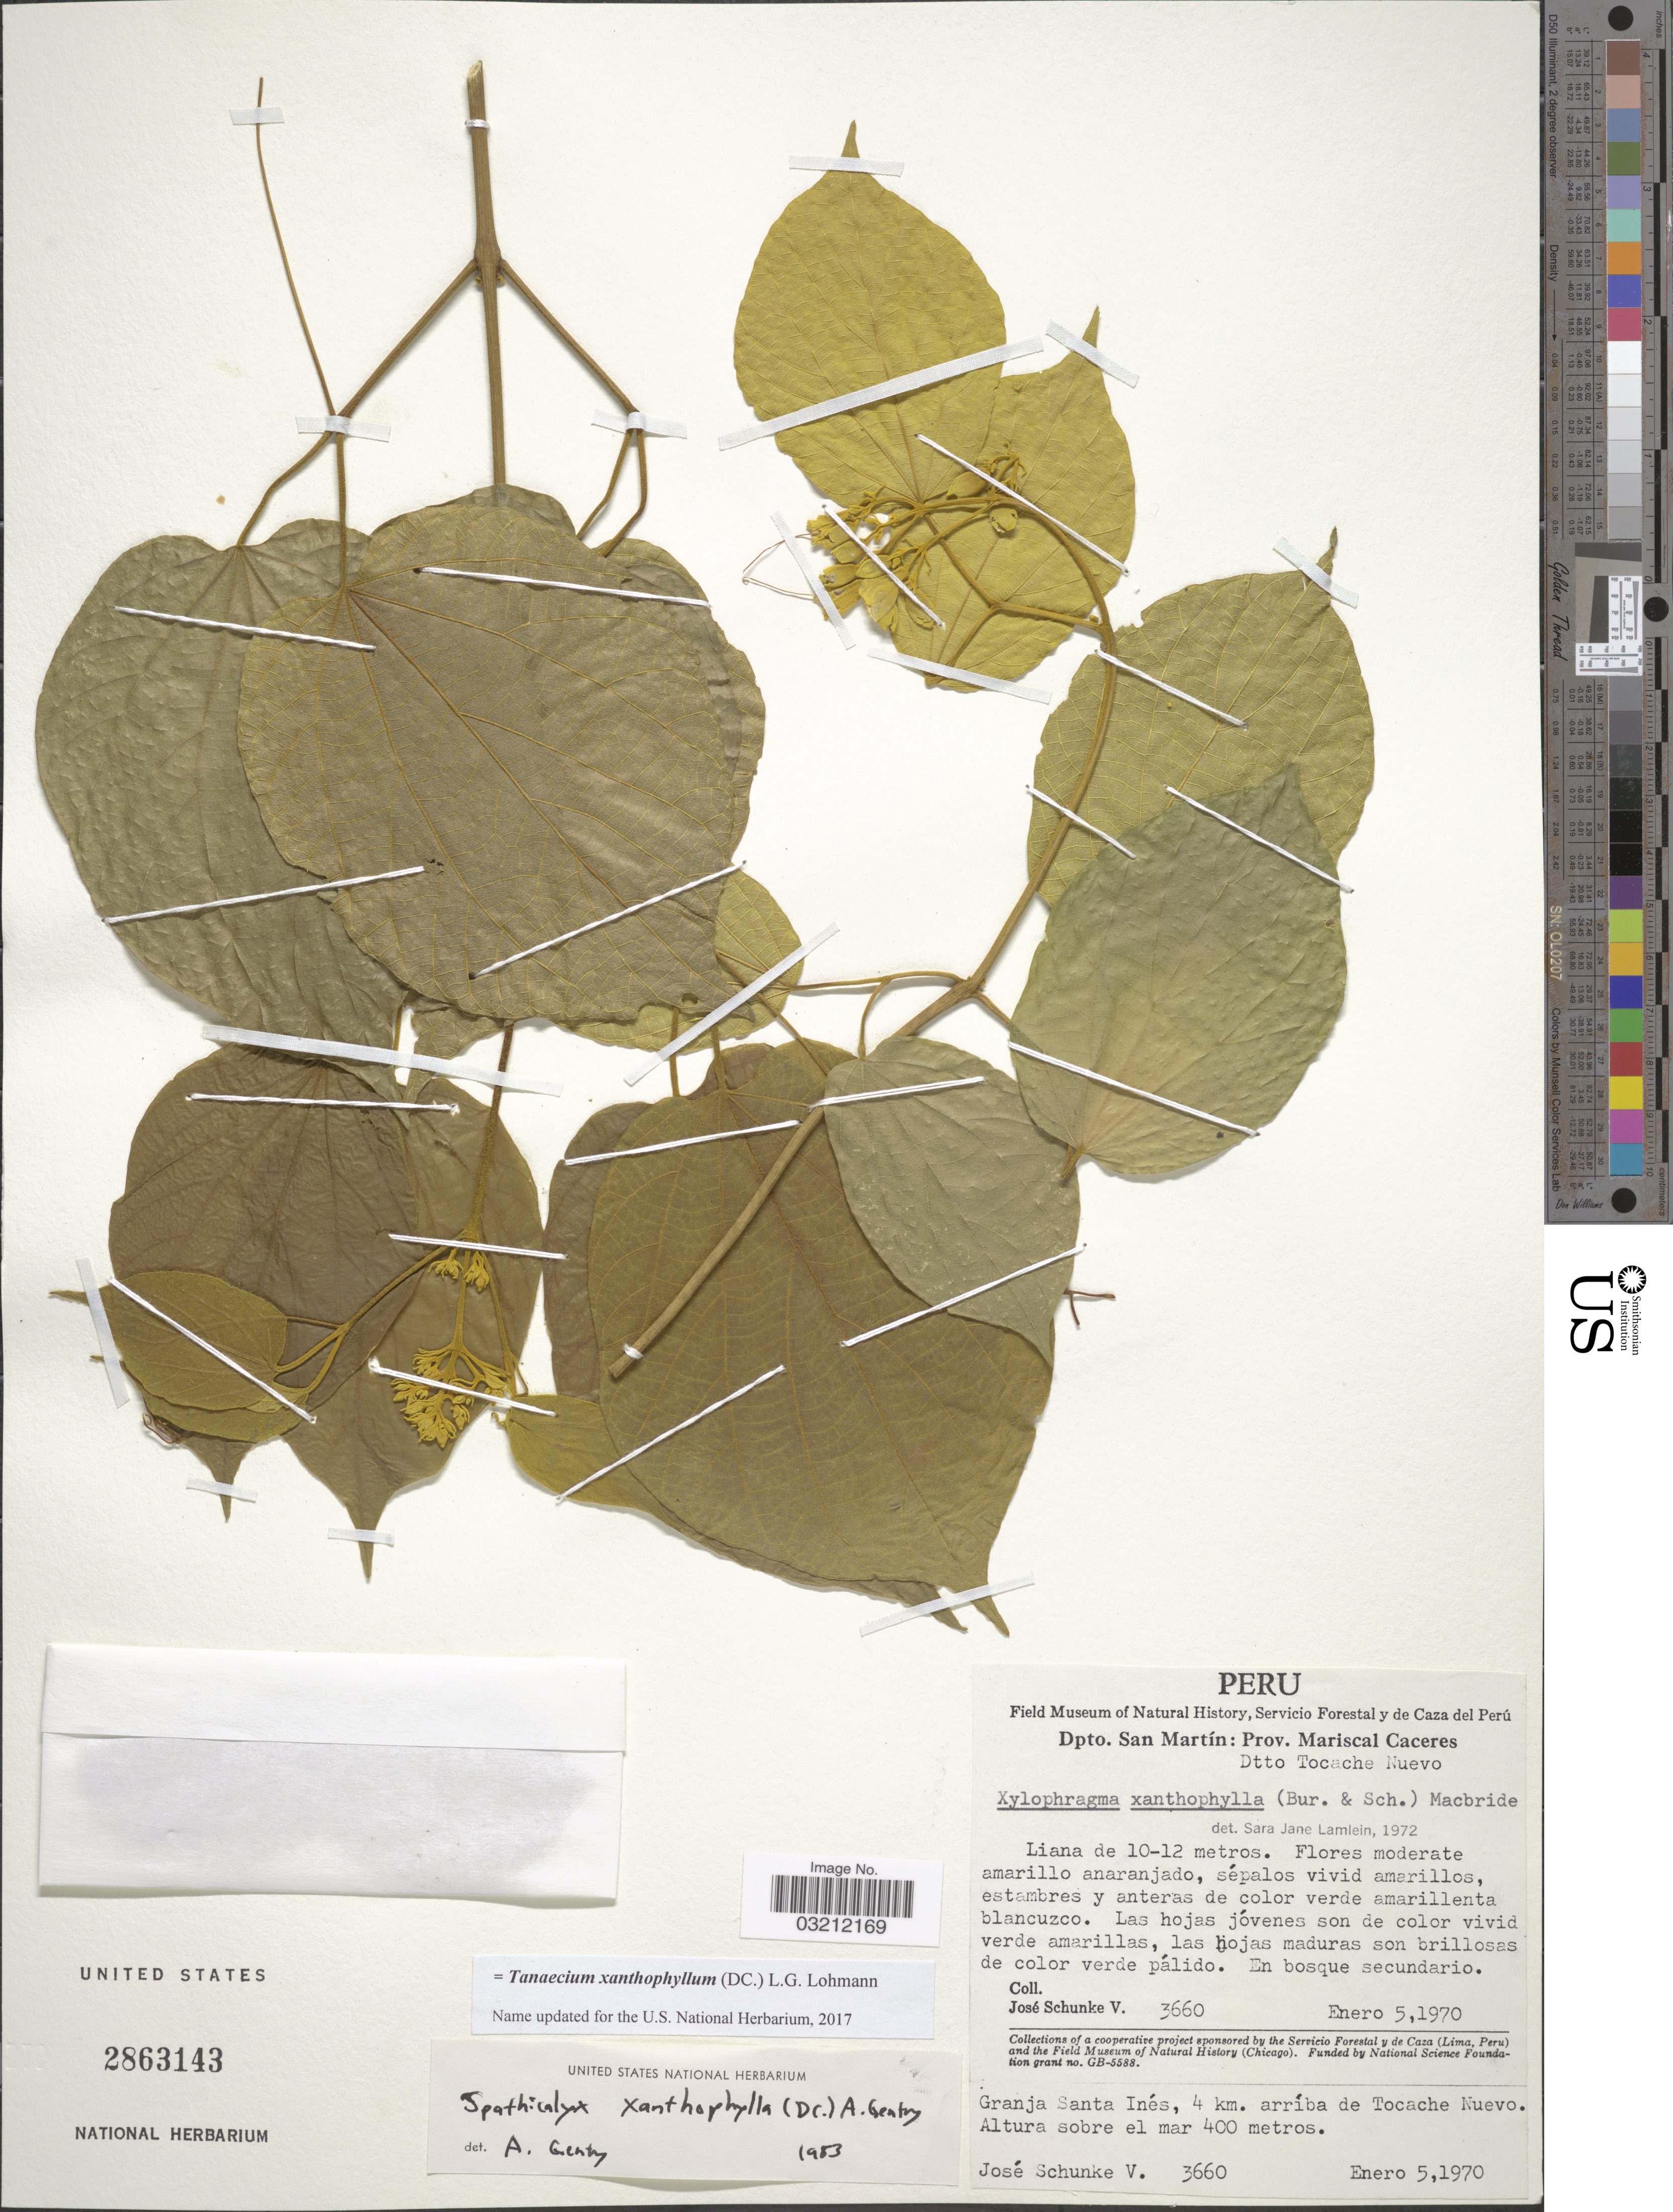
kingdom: Plantae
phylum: Tracheophyta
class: Magnoliopsida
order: Lamiales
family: Bignoniaceae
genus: Tanaecium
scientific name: Tanaecium xanthophyllum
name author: (DC.) L.G. Lohmann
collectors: J. Schunke Vigo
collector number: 3660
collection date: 1970-01-05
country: Peru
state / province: San Martín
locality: Dpto. San Martín: Prov. Mariscal Caceres. Dtto. Tocache Nuevo. Granja Santa Inés, 4 km. arríba de Tocache Nuevo.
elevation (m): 400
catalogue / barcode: US 2863143